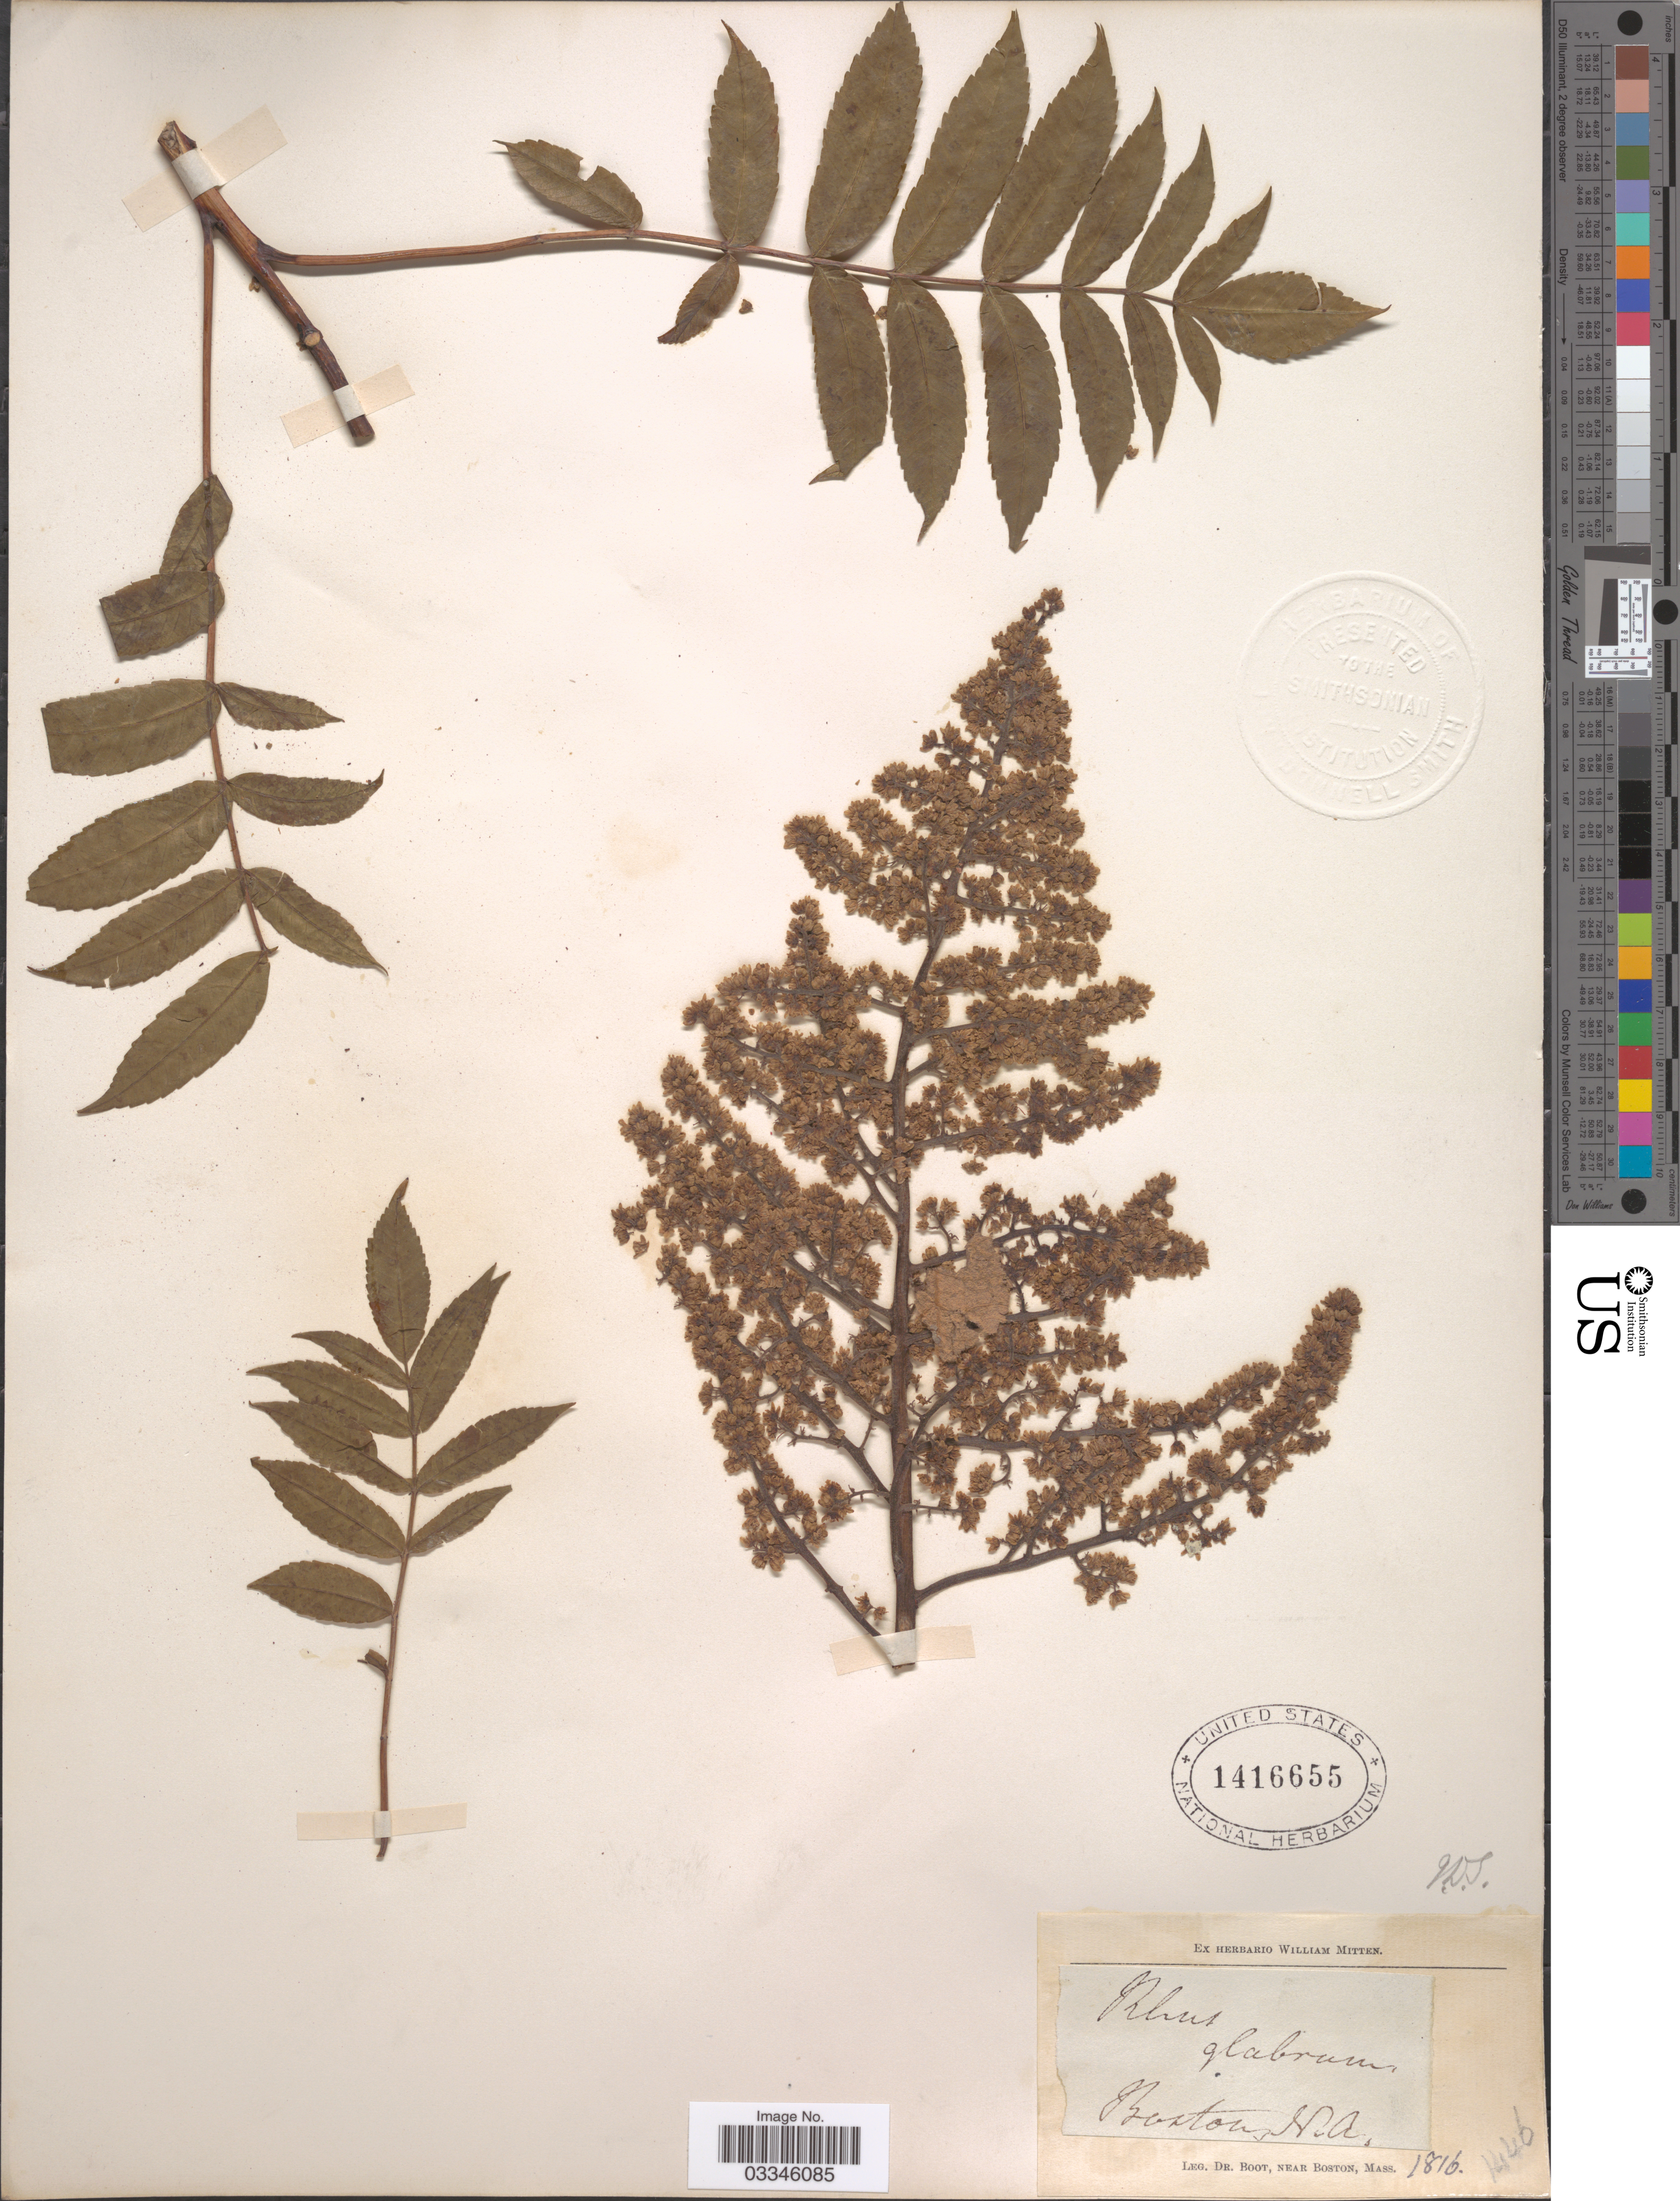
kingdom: Plantae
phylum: Tracheophyta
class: Magnoliopsida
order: Sapindales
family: Anacardiaceae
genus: Rhus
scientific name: Rhus glabra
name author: L.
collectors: -. Boot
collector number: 1446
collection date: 1816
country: United States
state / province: Massachusetts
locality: Near Boston.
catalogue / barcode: US 1416655